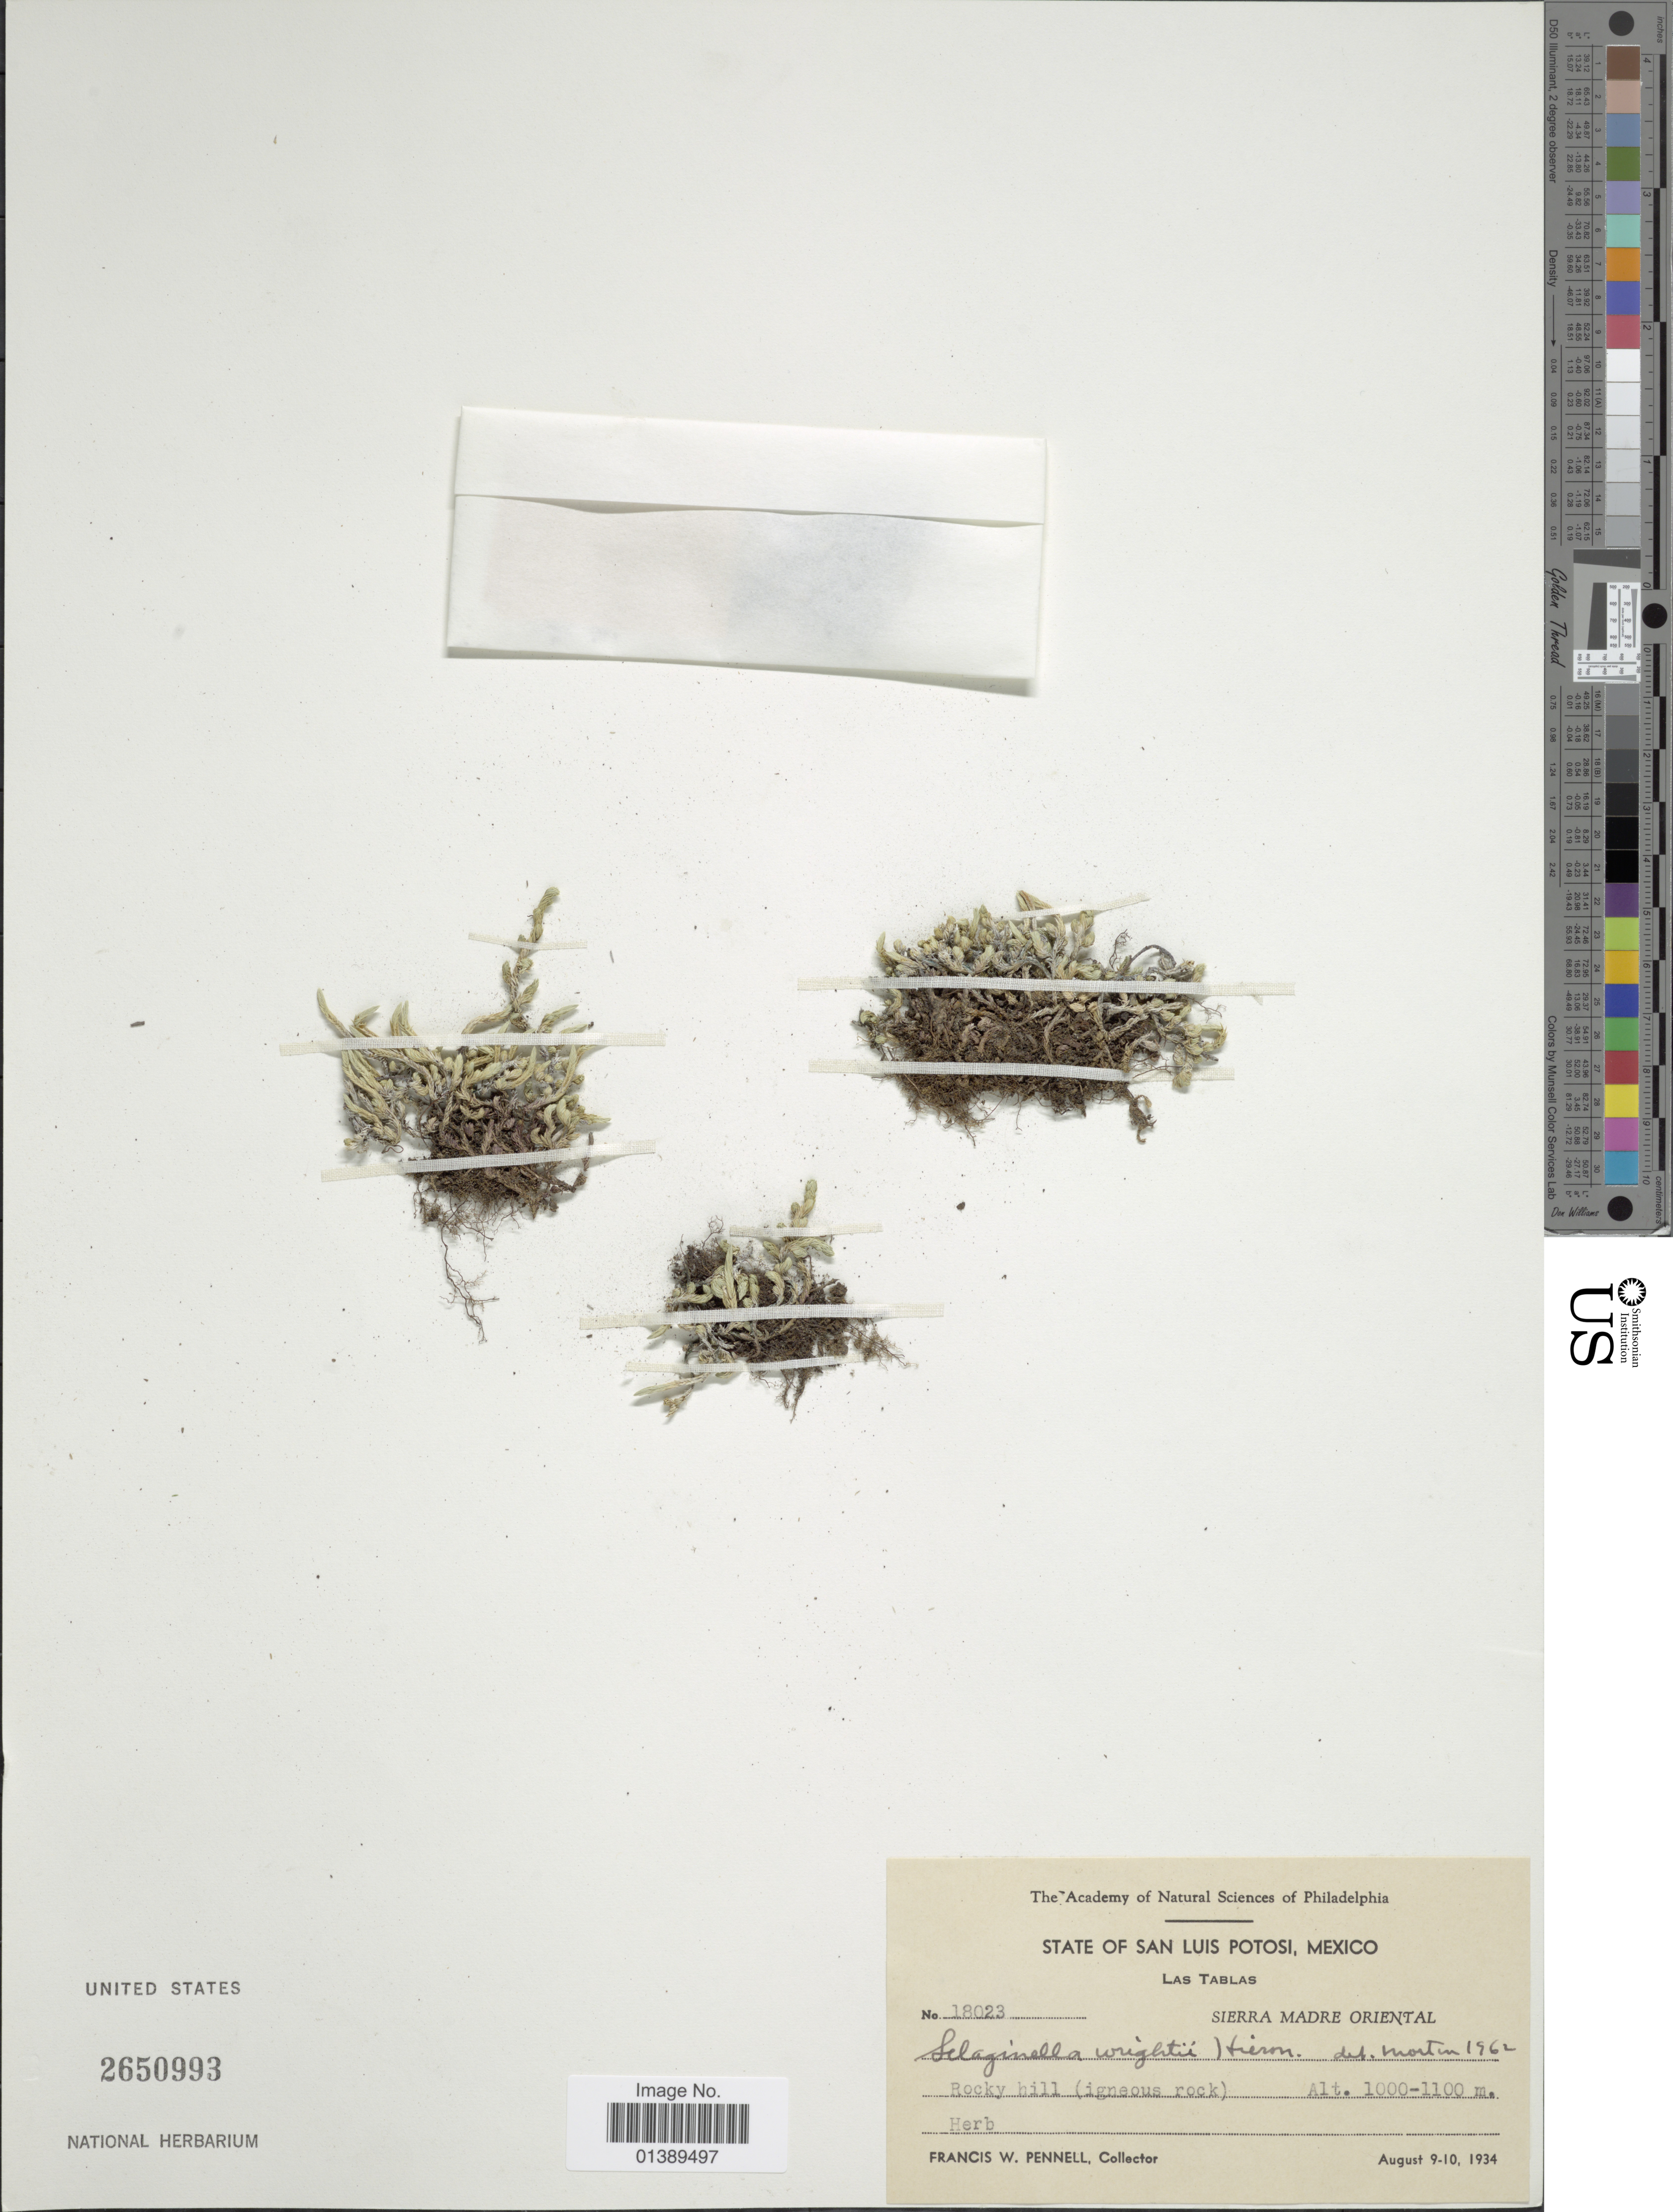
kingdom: Plantae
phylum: Tracheophyta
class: Lycopodiopsida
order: Selaginellales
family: Selaginellaceae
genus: Selaginella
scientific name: Selaginella wrightii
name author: Hieron.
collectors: F. W. Pennell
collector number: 18023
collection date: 1934-08-09/1934-08-10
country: Mexico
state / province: San Luis Potosí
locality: Las Tablas, Sierra Madre Oriental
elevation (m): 1000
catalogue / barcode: US 2650993